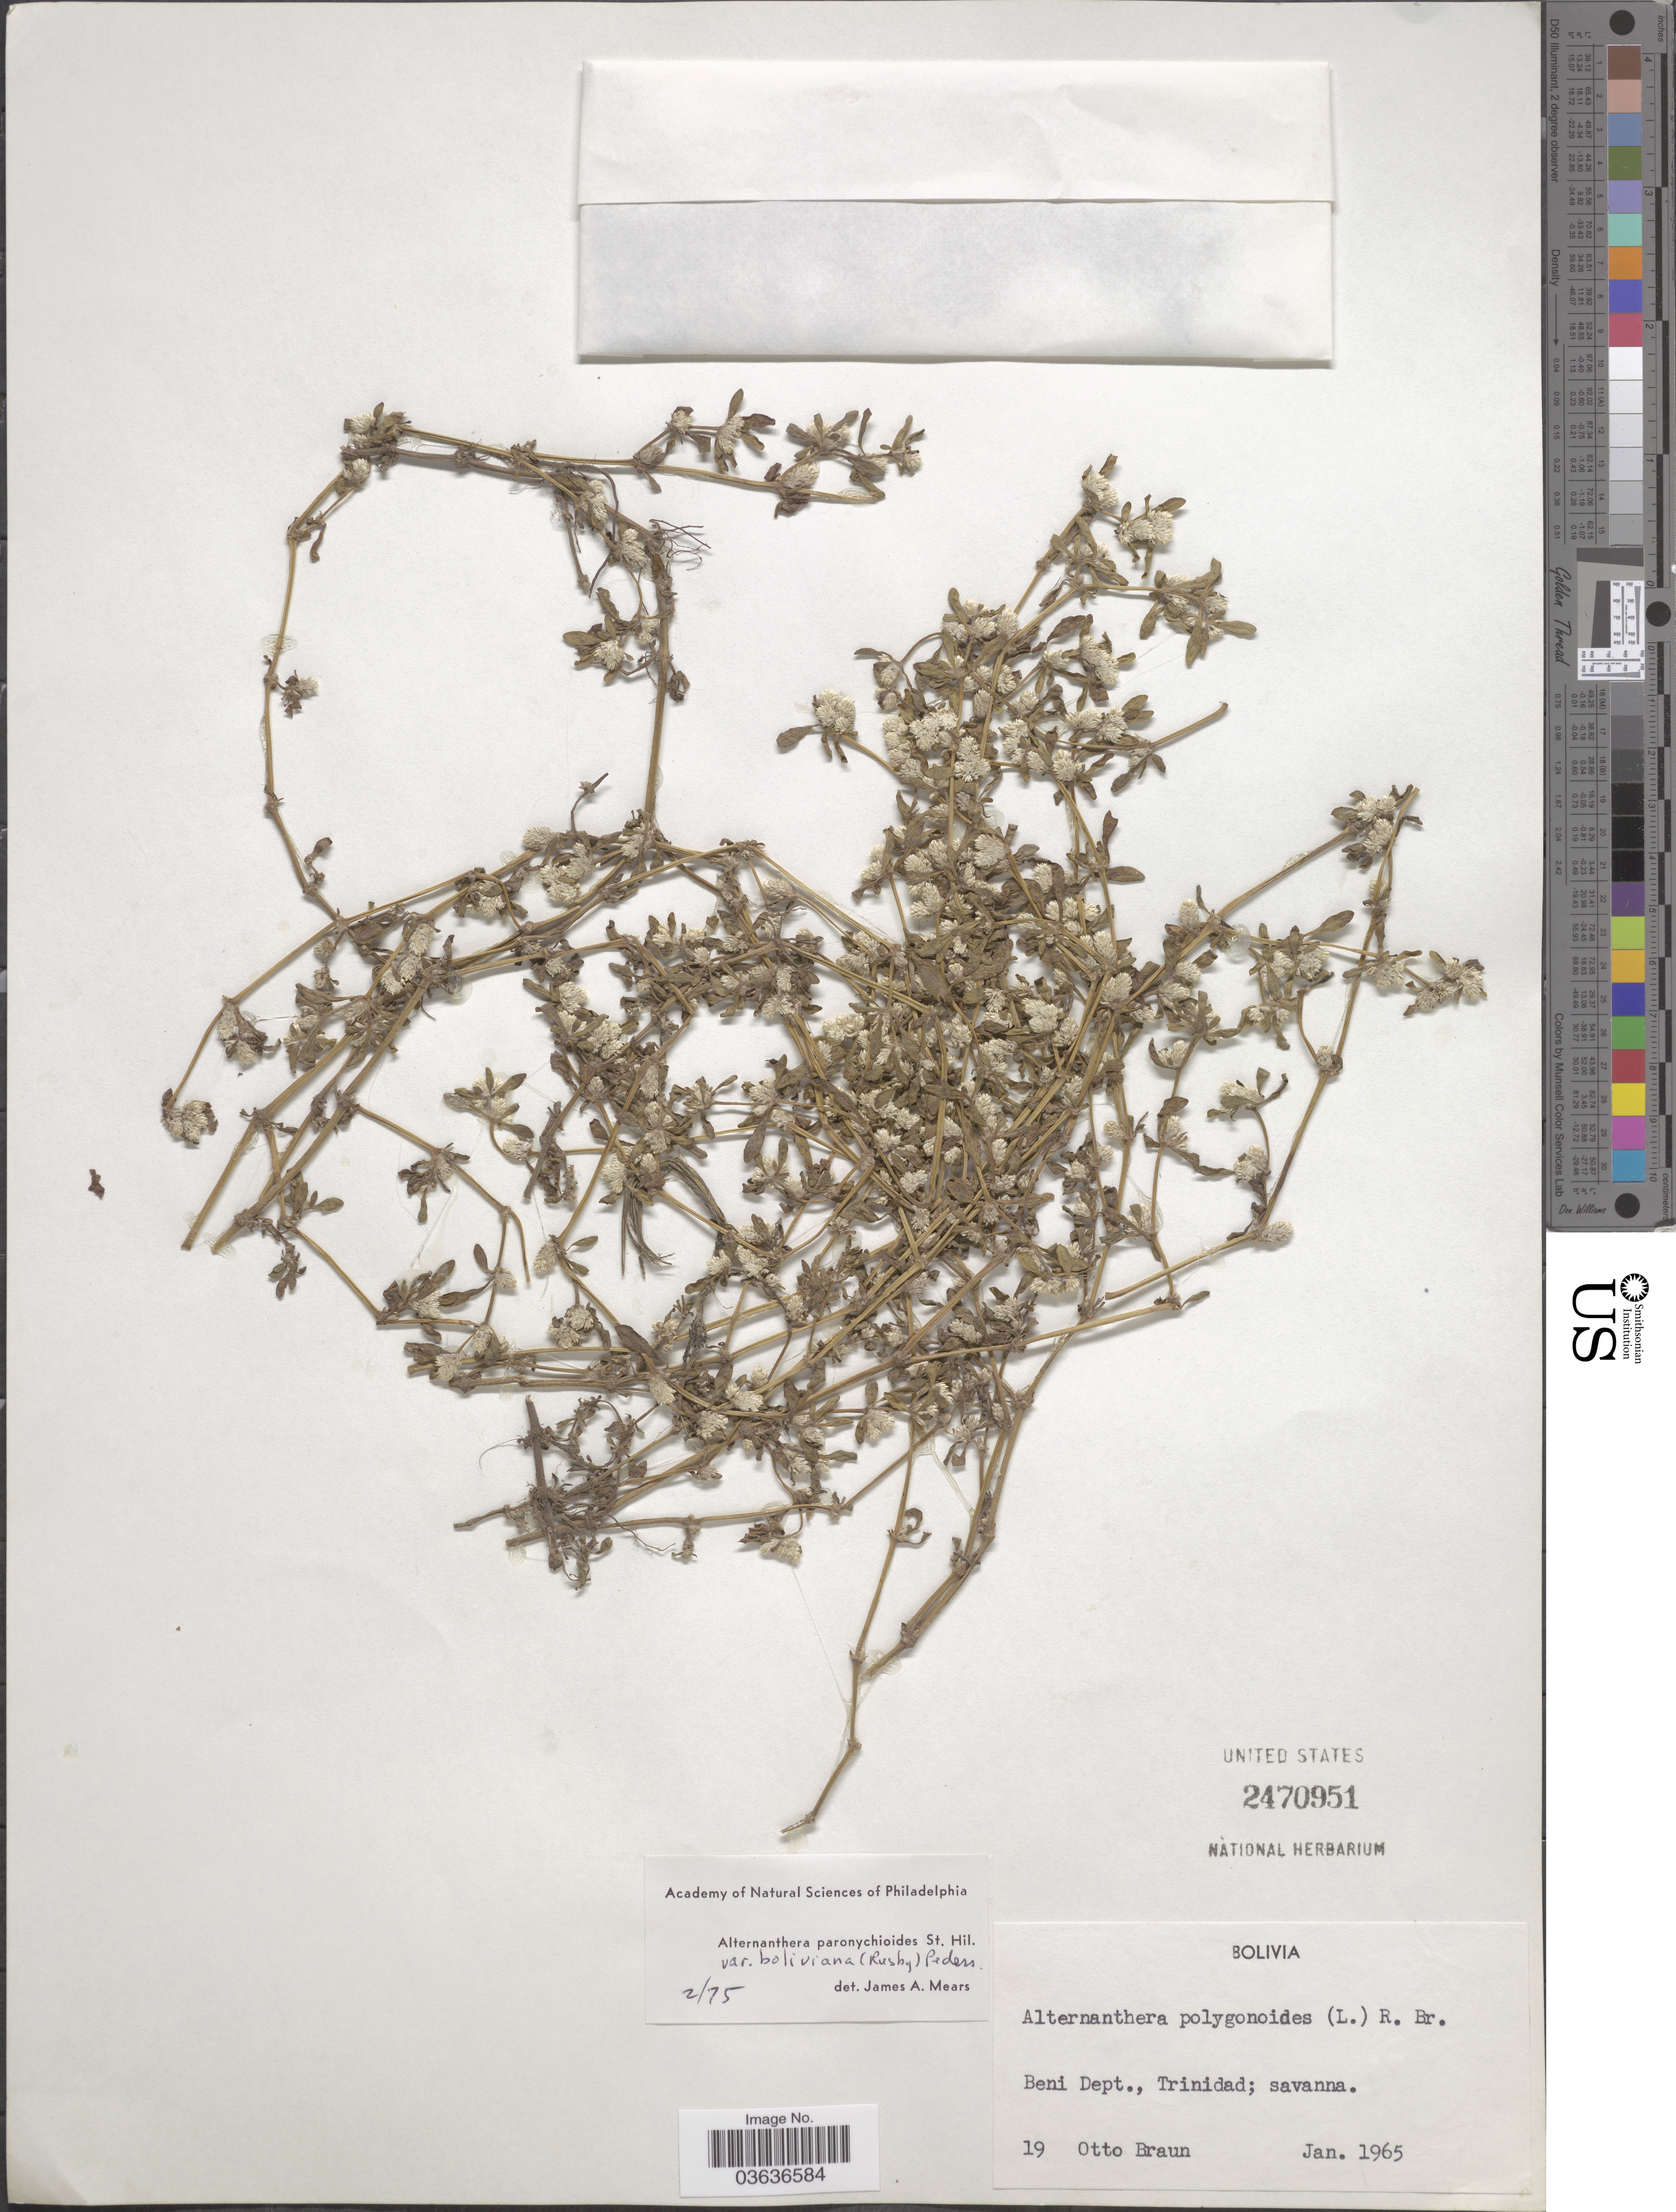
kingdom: Plantae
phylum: Tracheophyta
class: Magnoliopsida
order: Caryophyllales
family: Amaranthaceae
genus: Alternanthera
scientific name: Alternanthera polygonoides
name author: (L.) R. Br. ex Sweet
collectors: O. Braun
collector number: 19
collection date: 1965-01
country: Bolivia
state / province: Beni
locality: Beni Dept., Trinidad; savanna.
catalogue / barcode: US 2470951